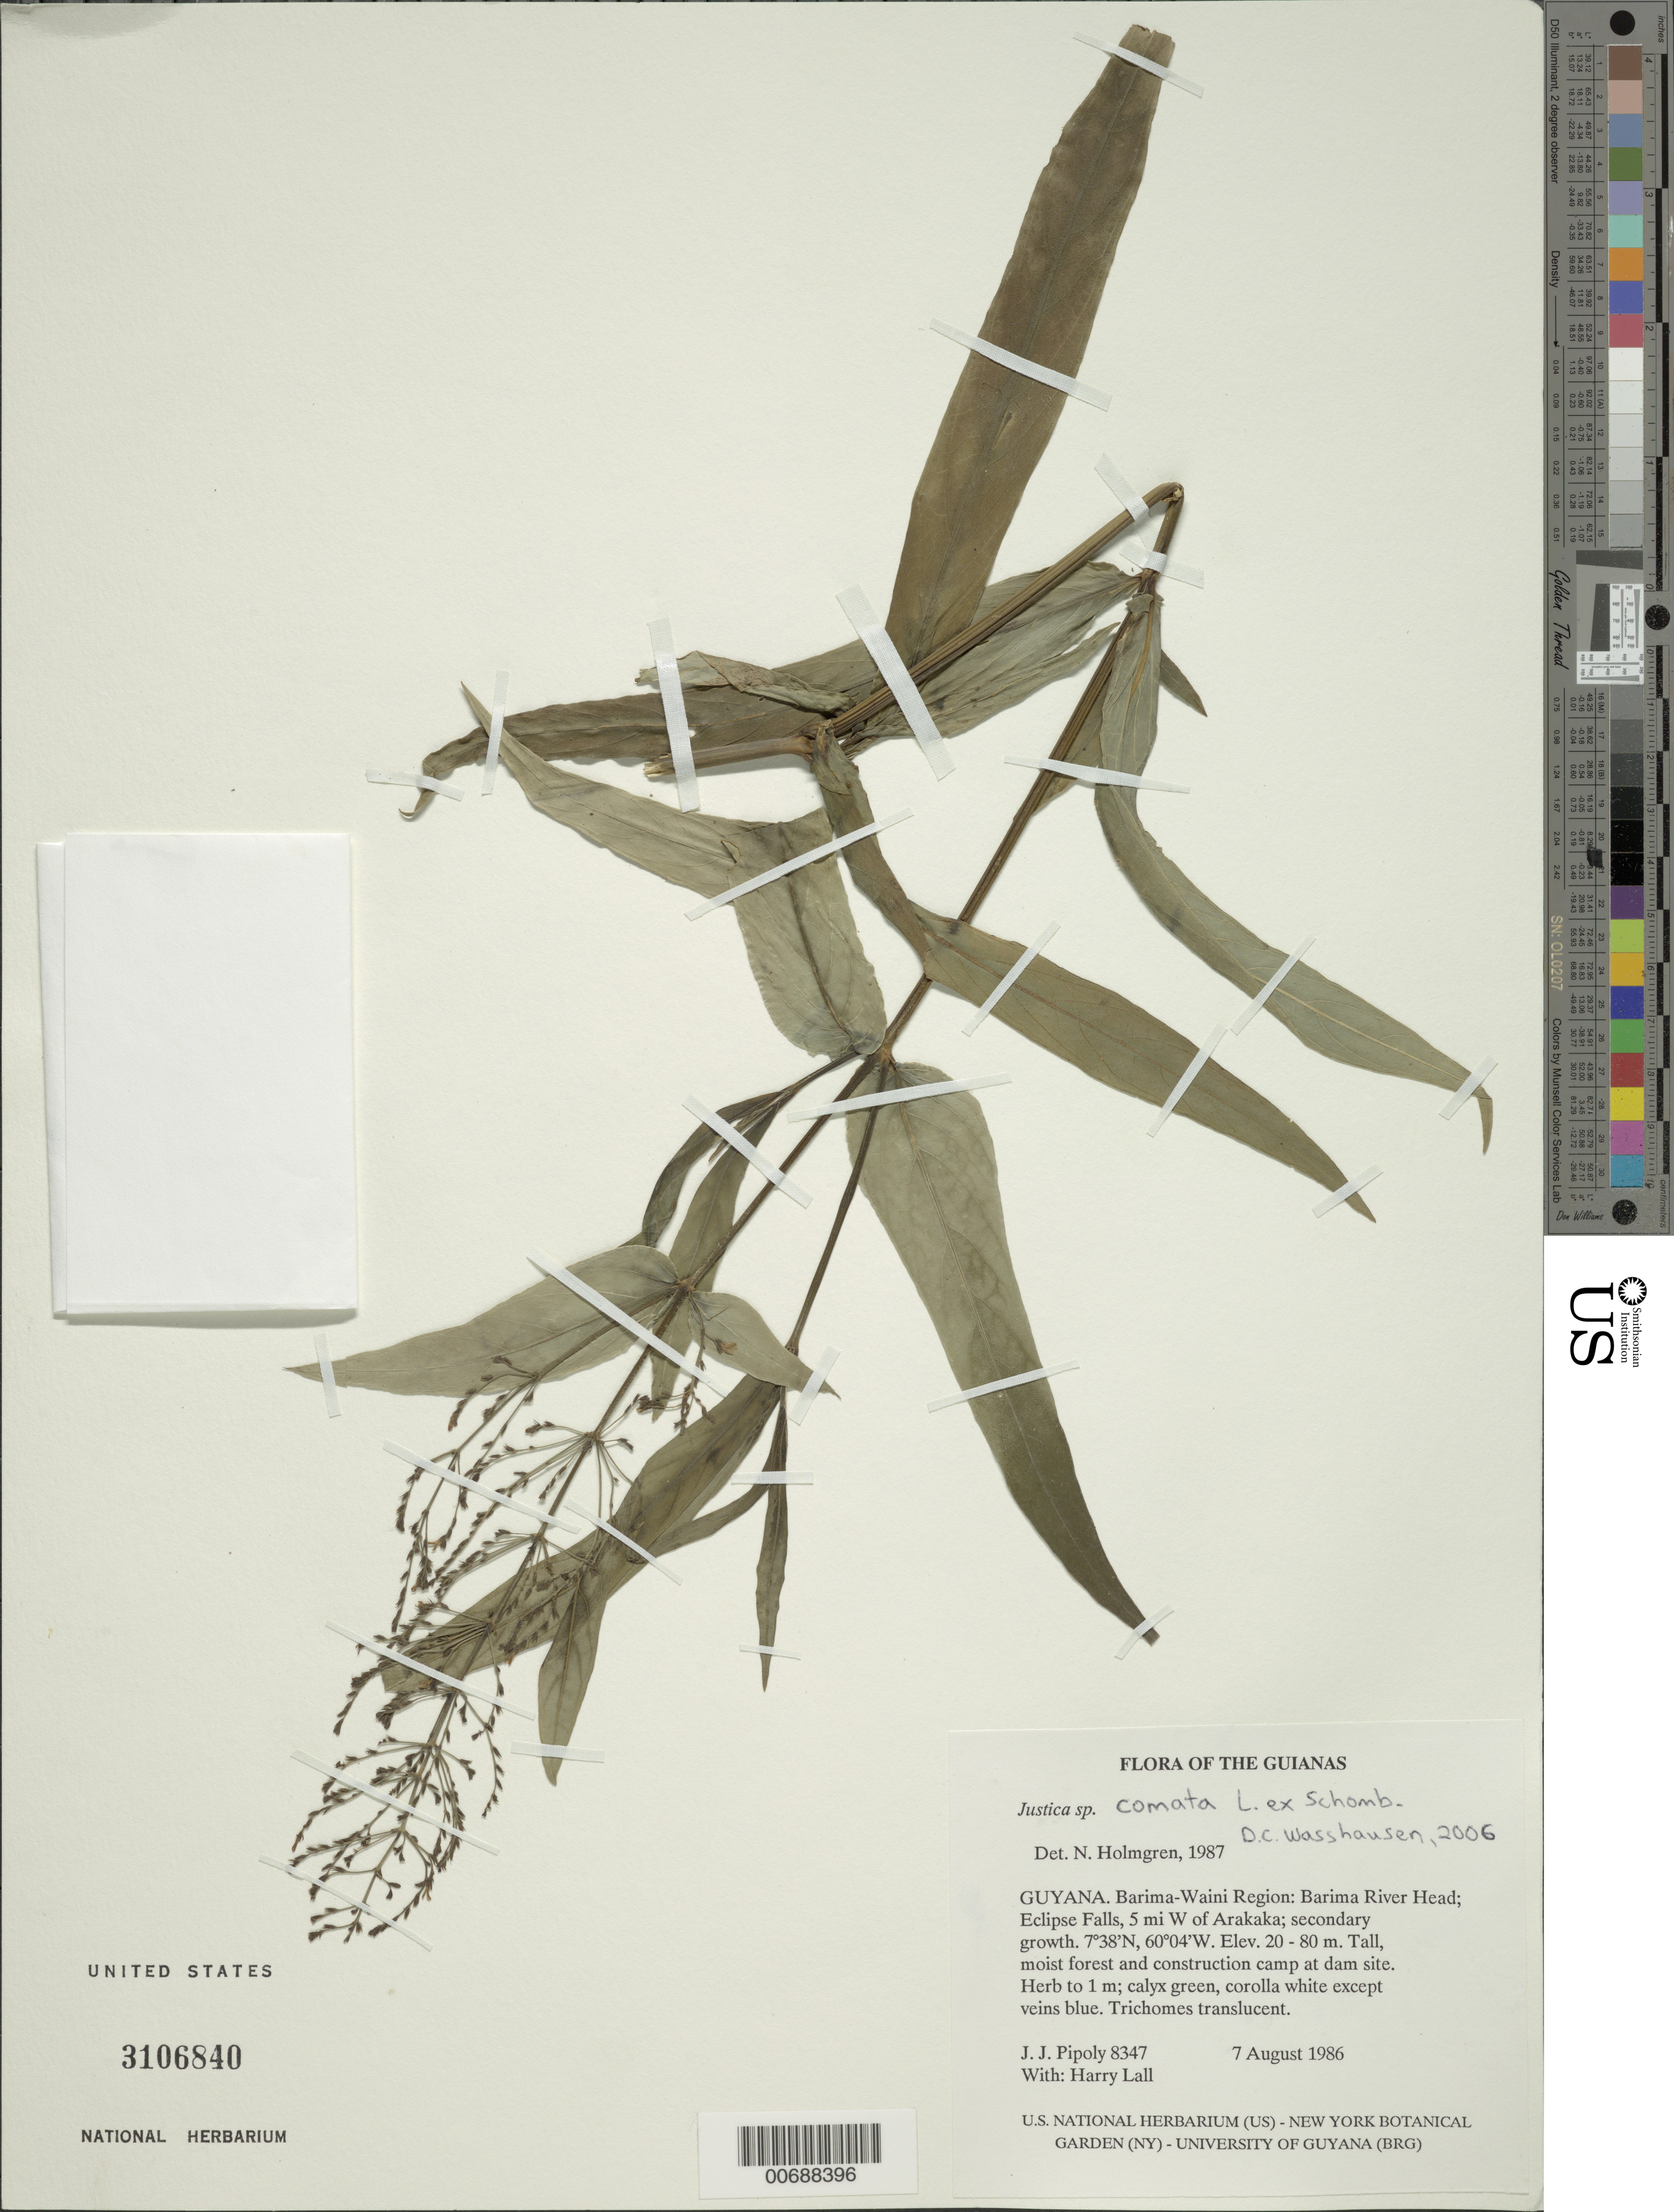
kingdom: Plantae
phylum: Tracheophyta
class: Magnoliopsida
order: Lamiales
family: Acanthaceae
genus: Justicia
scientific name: Justicia comata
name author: (L.) Lam.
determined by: Wasshausen, Dieter C., (BOT), Smithsonian Institution - National Museum of Natural History (UNITED STATES)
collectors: J. J. Pipoly & H. Lall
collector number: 8347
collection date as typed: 7 August 1986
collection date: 1986-08-07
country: Guyana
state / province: Barima-Waini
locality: Barima River head; Eclipse Falls, 5 mi W of Arakaka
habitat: Secondary growth, tall moist forest and construction camp at dam site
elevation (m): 20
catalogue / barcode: US 3106840